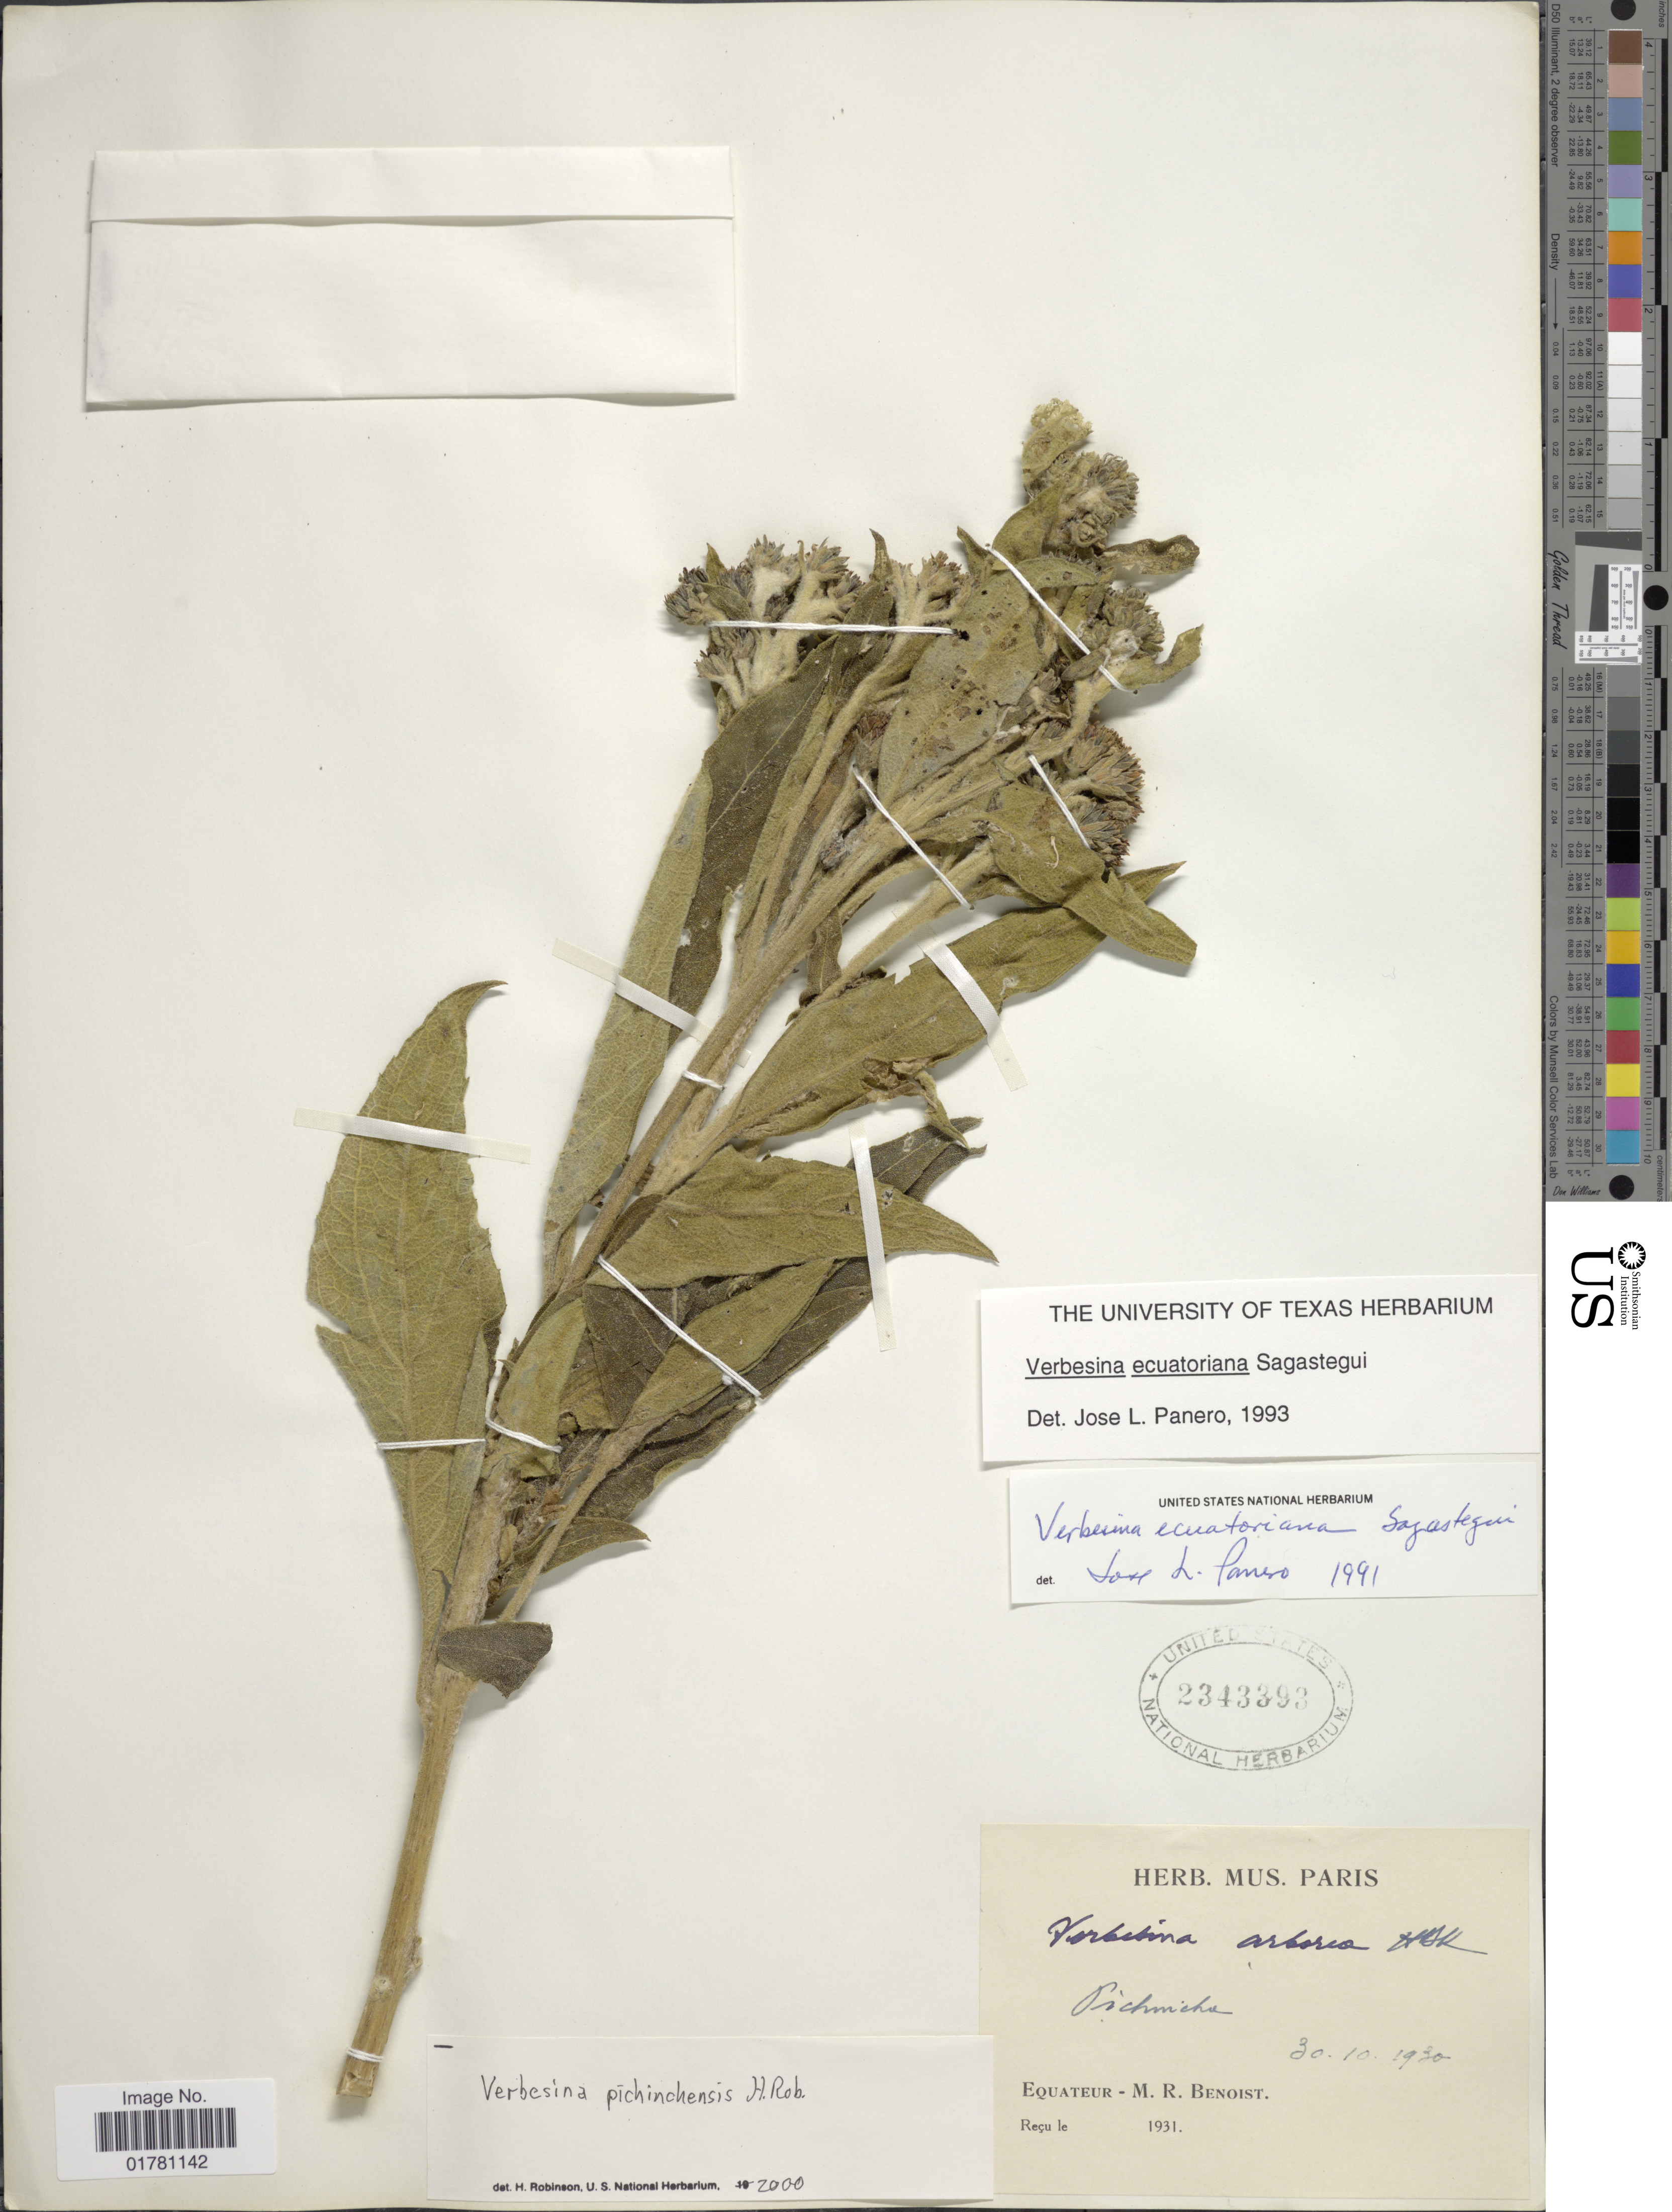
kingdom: Plantae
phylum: Tracheophyta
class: Magnoliopsida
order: Asterales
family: Asteraceae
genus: Verbesina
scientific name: Verbesina pichinchensis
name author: H. Rob.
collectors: R. Benoist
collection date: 1930-10-30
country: Ecuador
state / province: Pichincha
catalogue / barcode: US 2343393